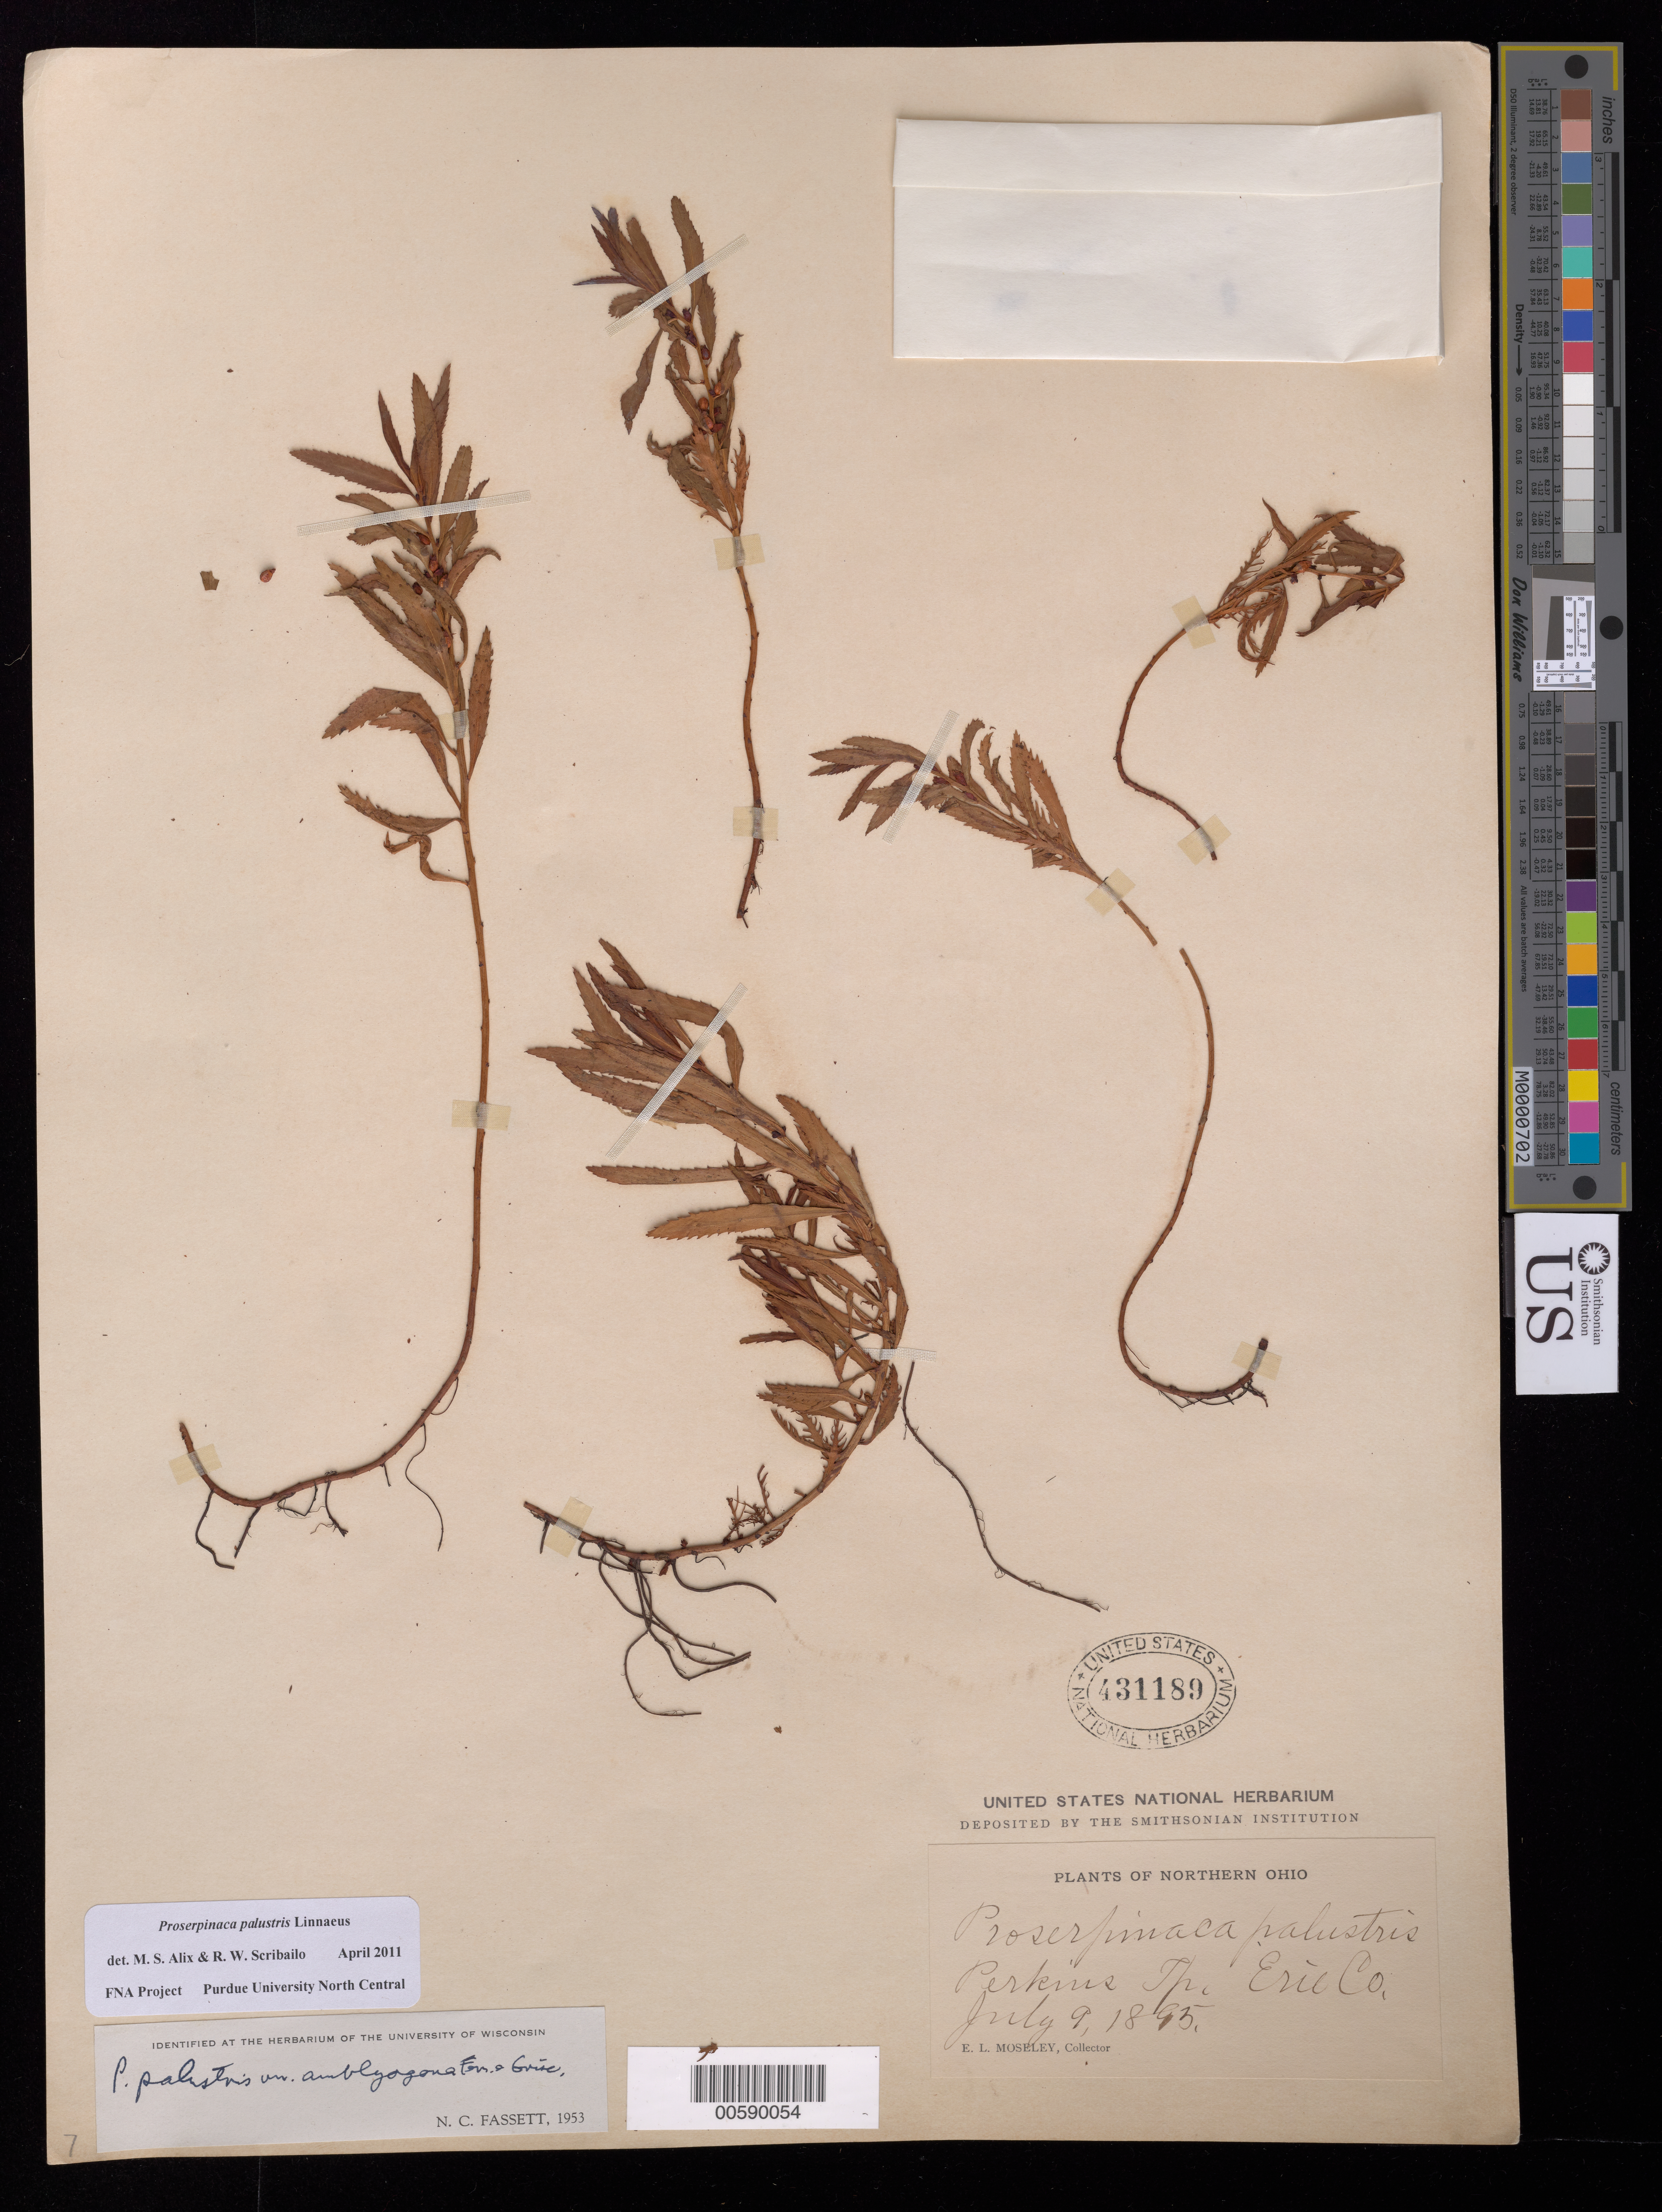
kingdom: Plantae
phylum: Tracheophyta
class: Magnoliopsida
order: Saxifragales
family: Haloragaceae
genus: Proserpinaca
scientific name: Proserpinaca palustris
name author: L.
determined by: Scribailo, R. W.; Alix, M. S.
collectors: E. Moseley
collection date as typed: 09 Jul 1895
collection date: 1895-07-09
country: United States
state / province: Ohio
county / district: Erie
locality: Perkins Tpk.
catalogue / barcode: US 431189